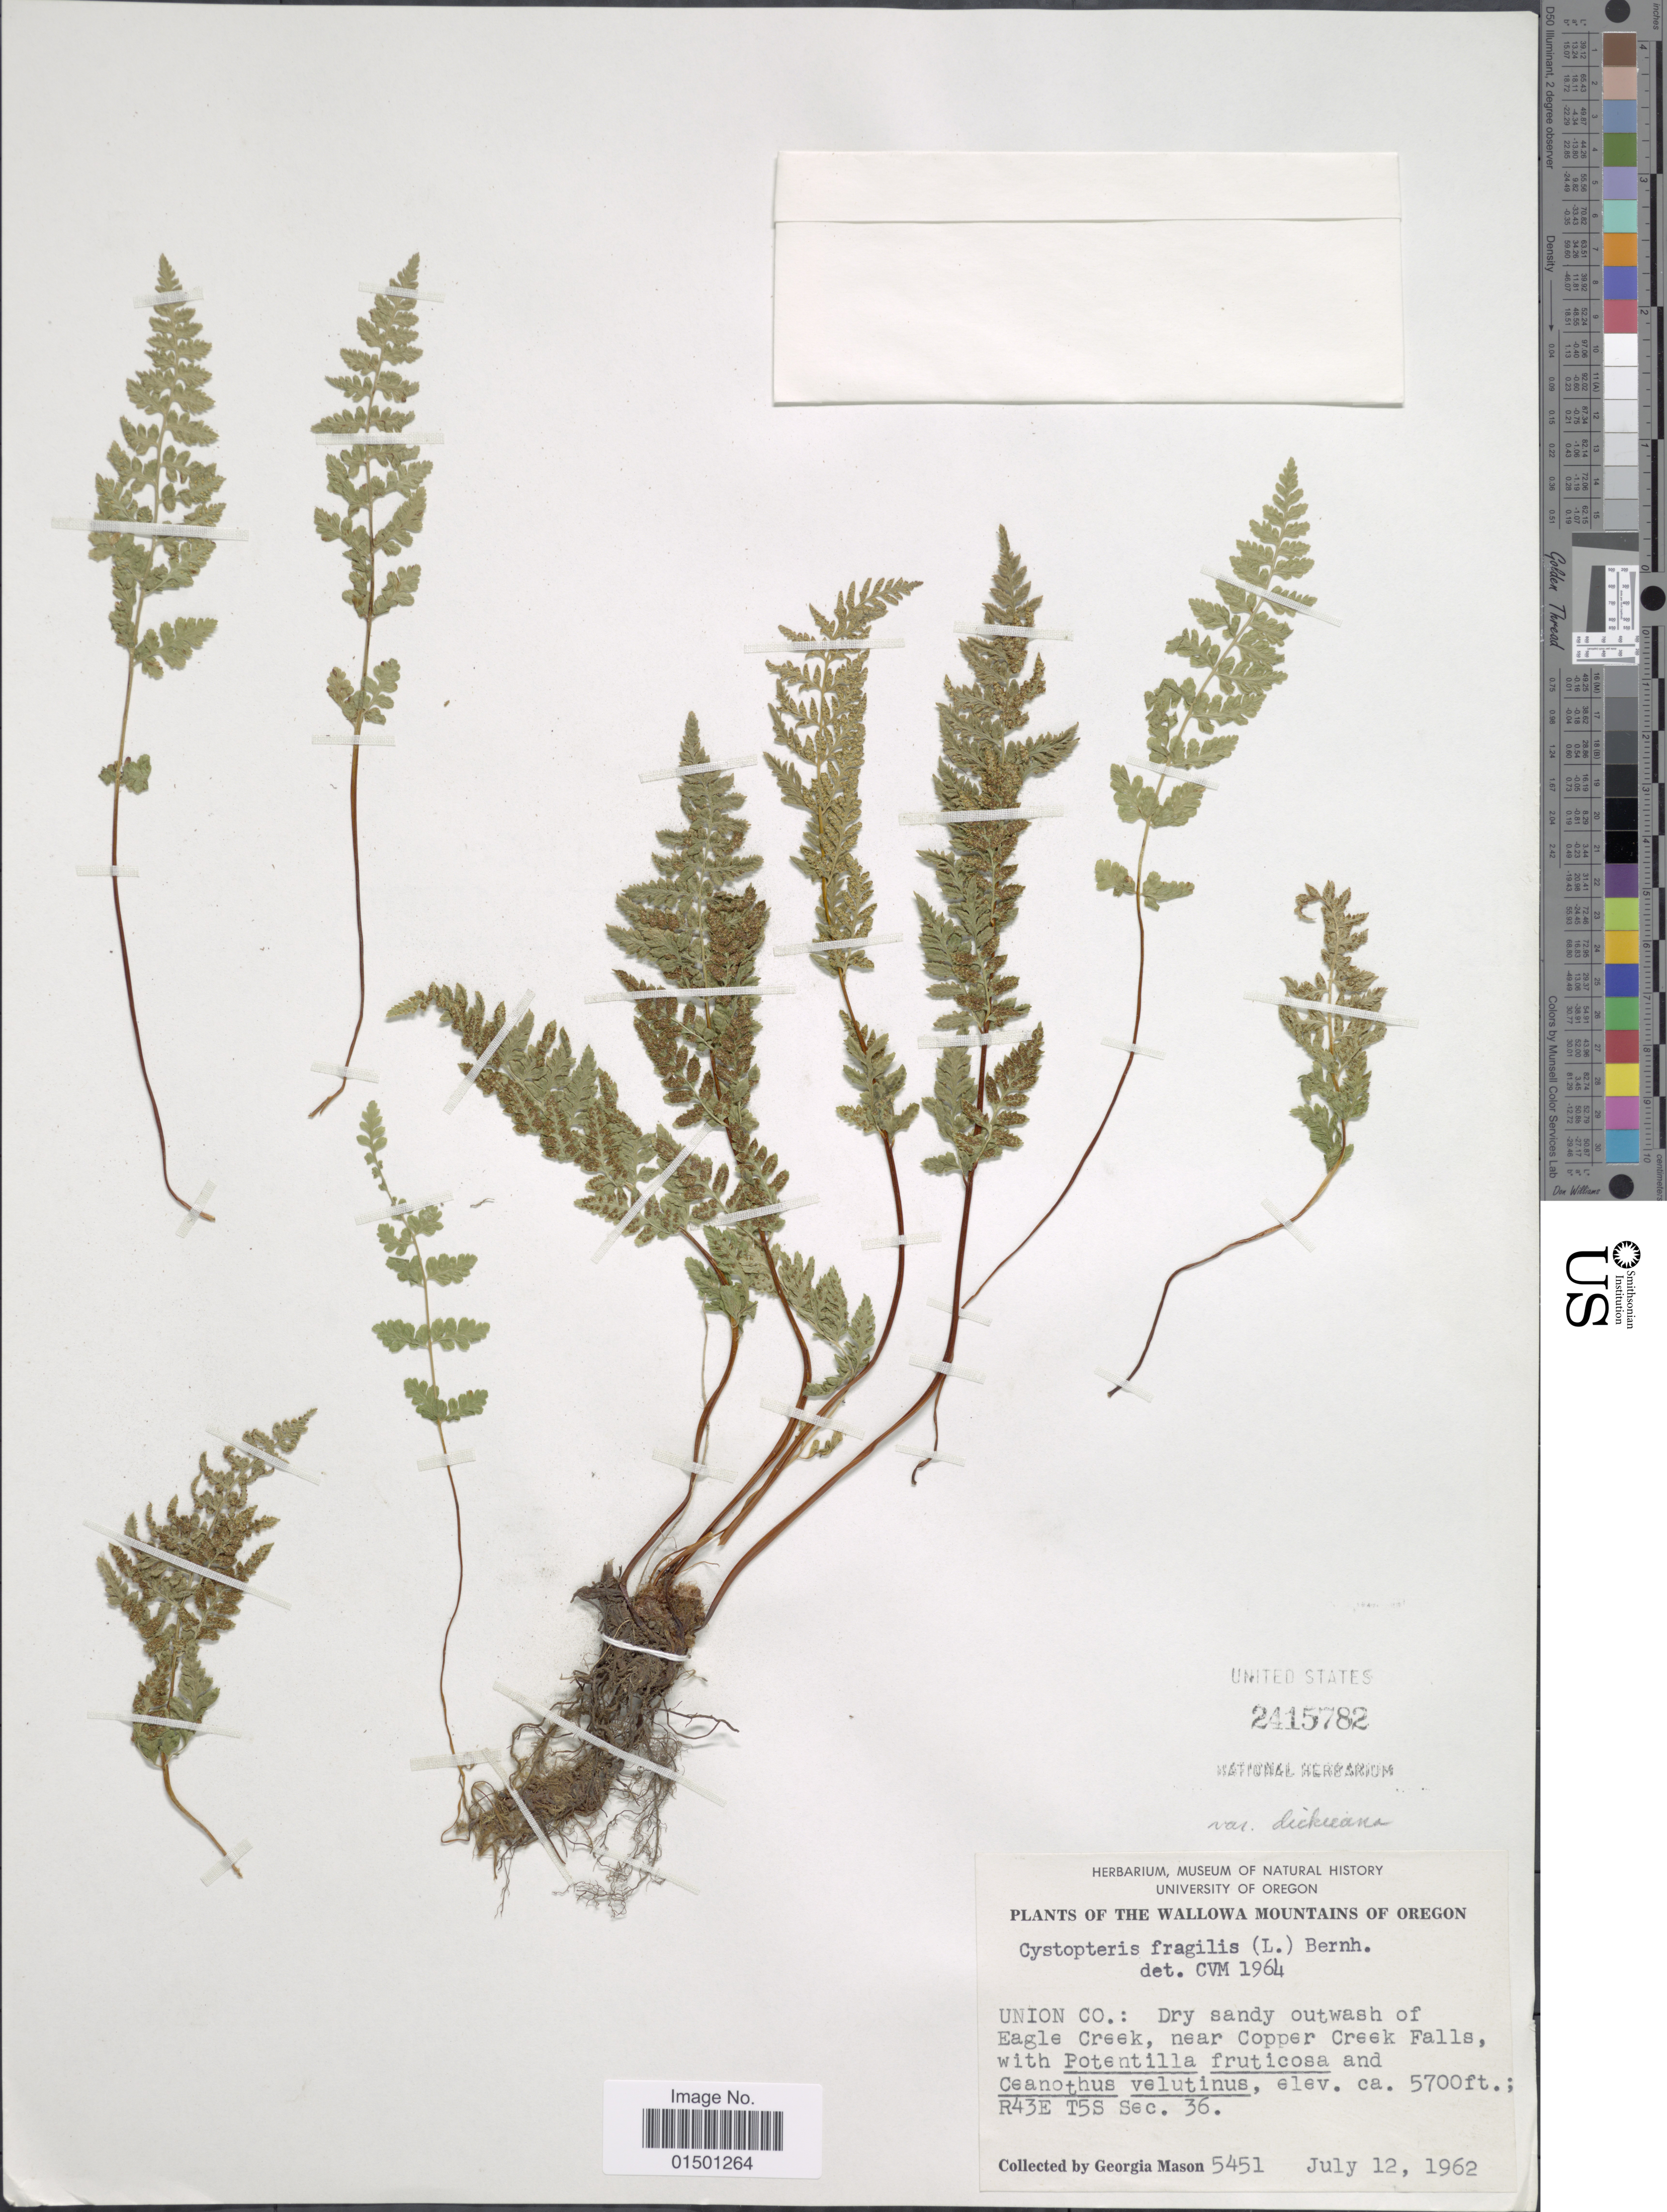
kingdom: Plantae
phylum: Tracheophyta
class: Polypodiopsida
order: Polypodiales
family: Cystopteridaceae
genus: Cystopteris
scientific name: Cystopteris fragilis var. dickieana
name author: B. Boivin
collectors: G. Mason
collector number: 5451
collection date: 1962-07-12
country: United States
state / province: Oregon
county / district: Union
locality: Wallowa Mountains, Union Co.; dry sandy outwash of Eagle Creek, near Copper Creek Falls, R43E T5S Sec. 36.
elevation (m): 1737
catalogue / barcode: US 2415782